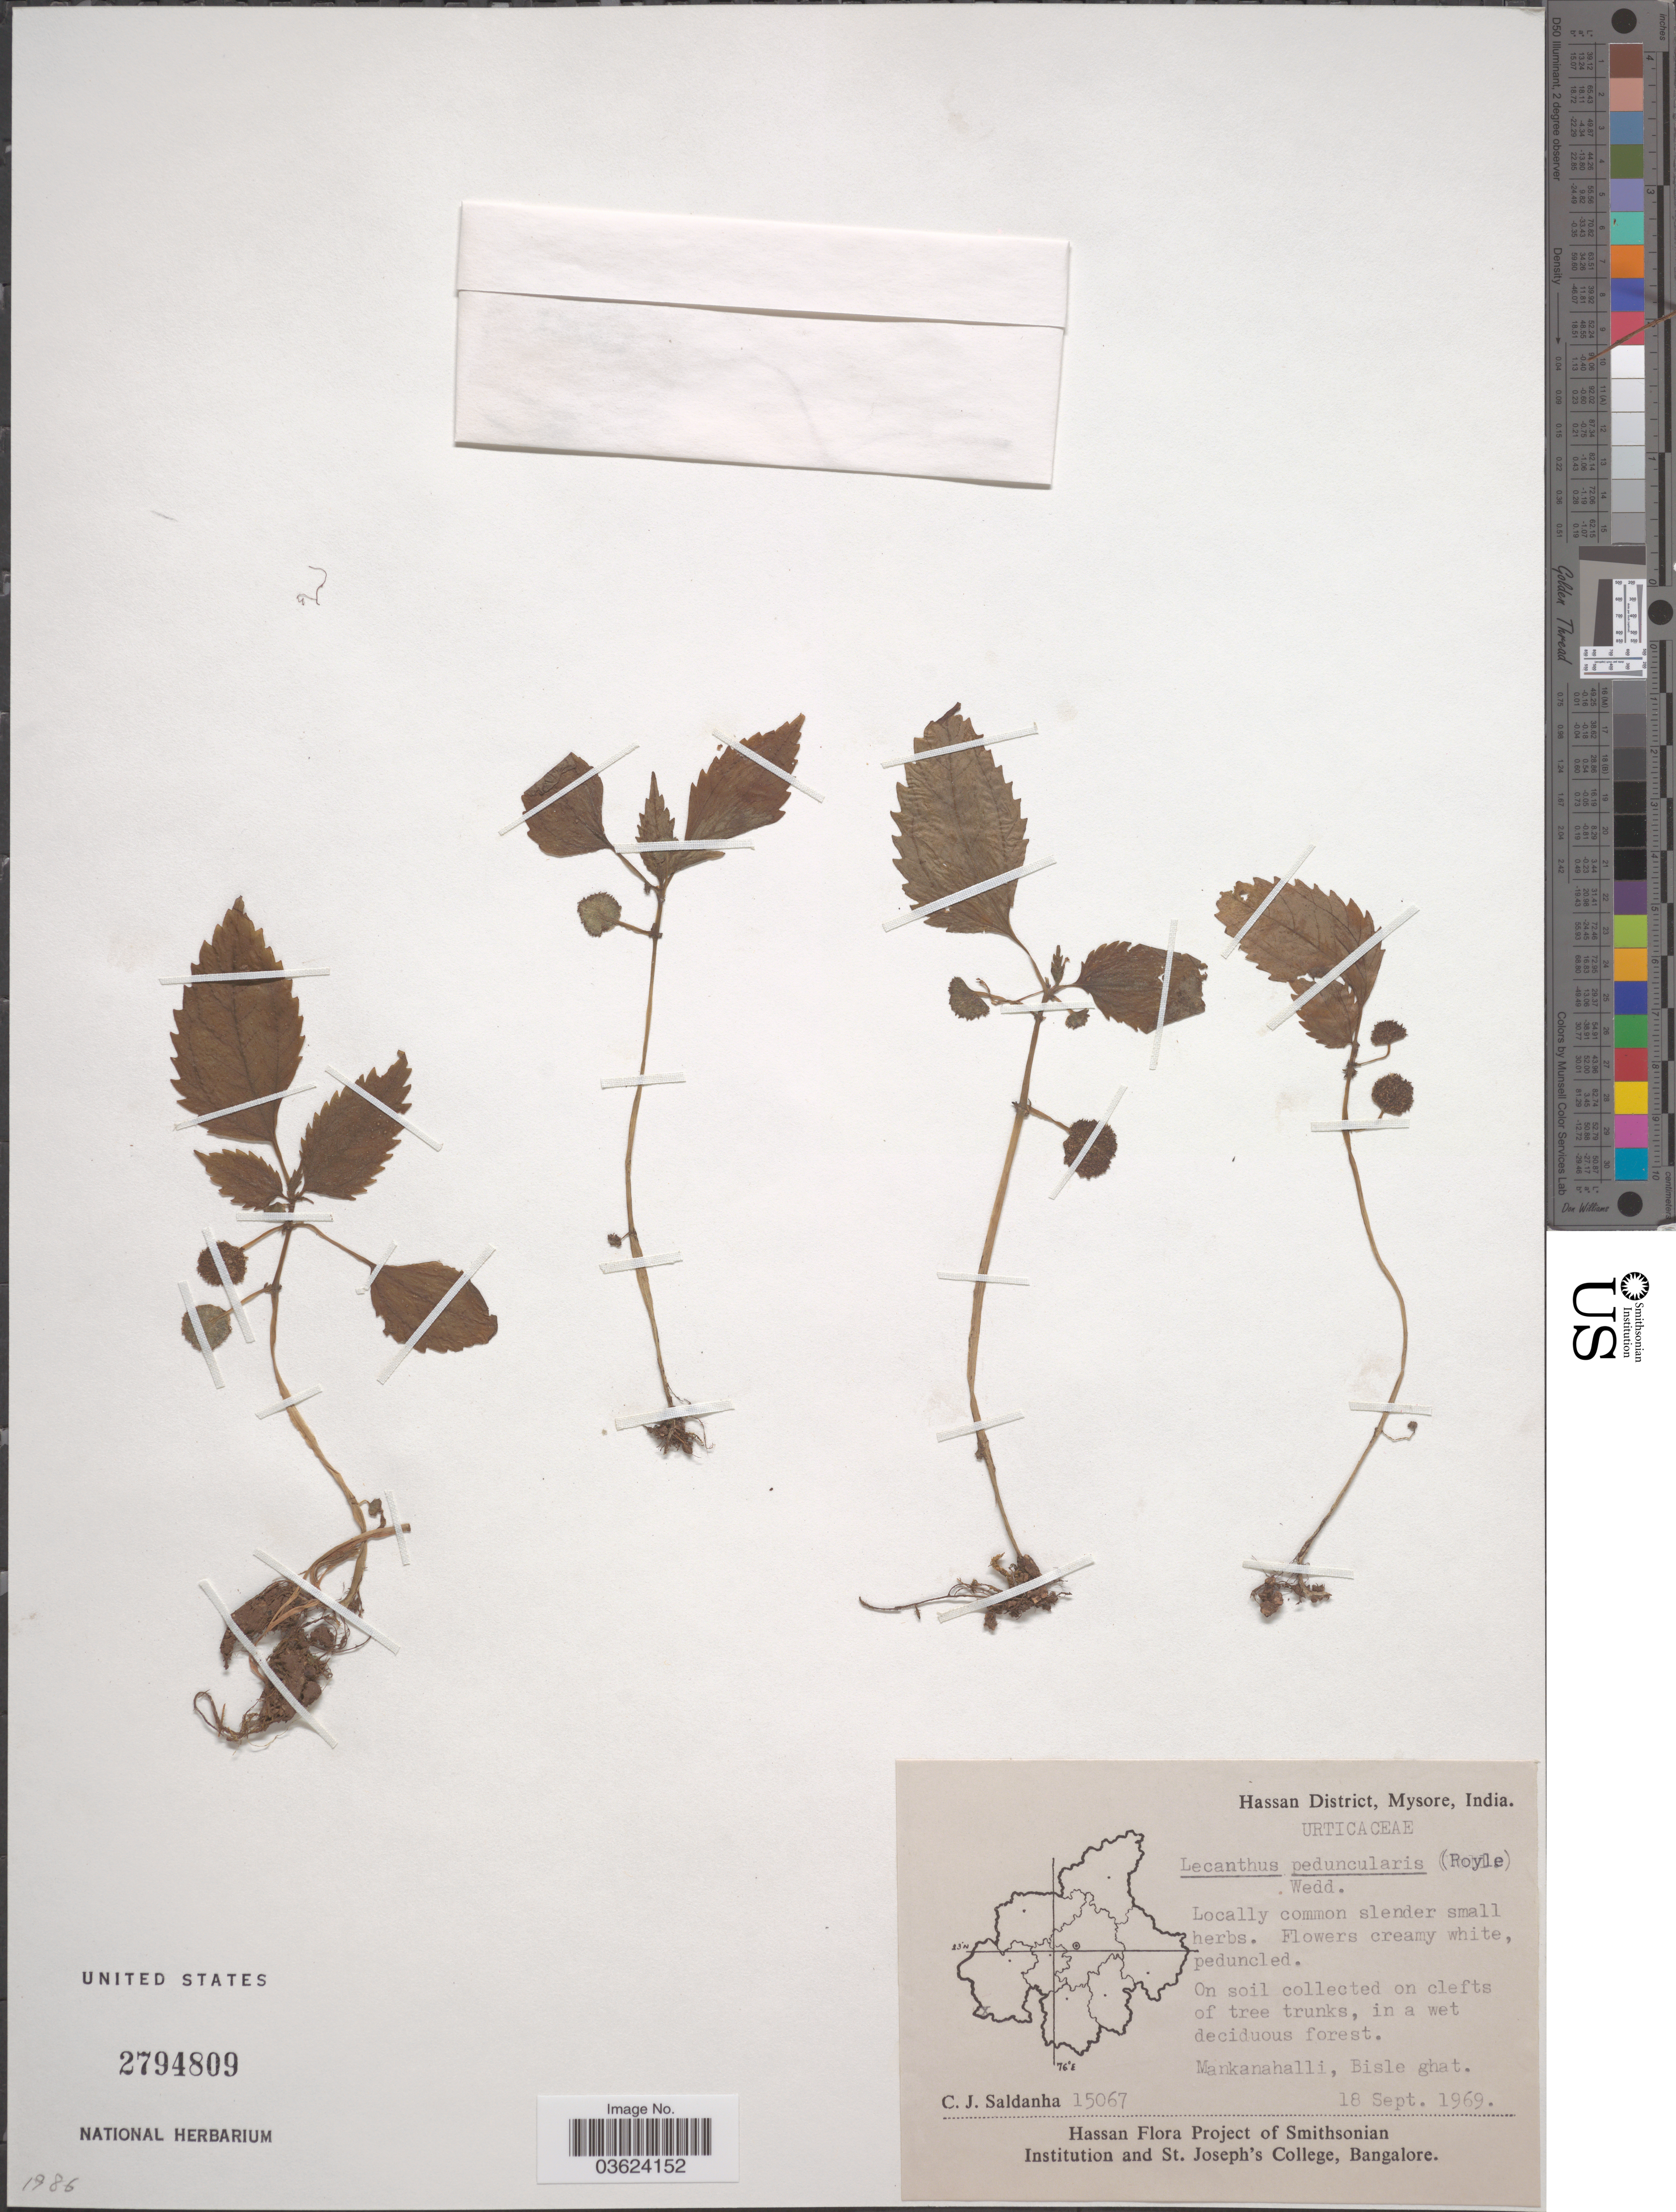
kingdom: Plantae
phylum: Tracheophyta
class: Magnoliopsida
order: Rosales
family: Urticaceae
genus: Lecanthus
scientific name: Lecanthus peduncularis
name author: (Wall. ex Royle) Wedd.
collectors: C. J. Saldanha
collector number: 15067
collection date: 1969-09-18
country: India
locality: Hassan District, Mysore. Mankanahalli, Bisle ghat.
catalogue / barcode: US 2794809